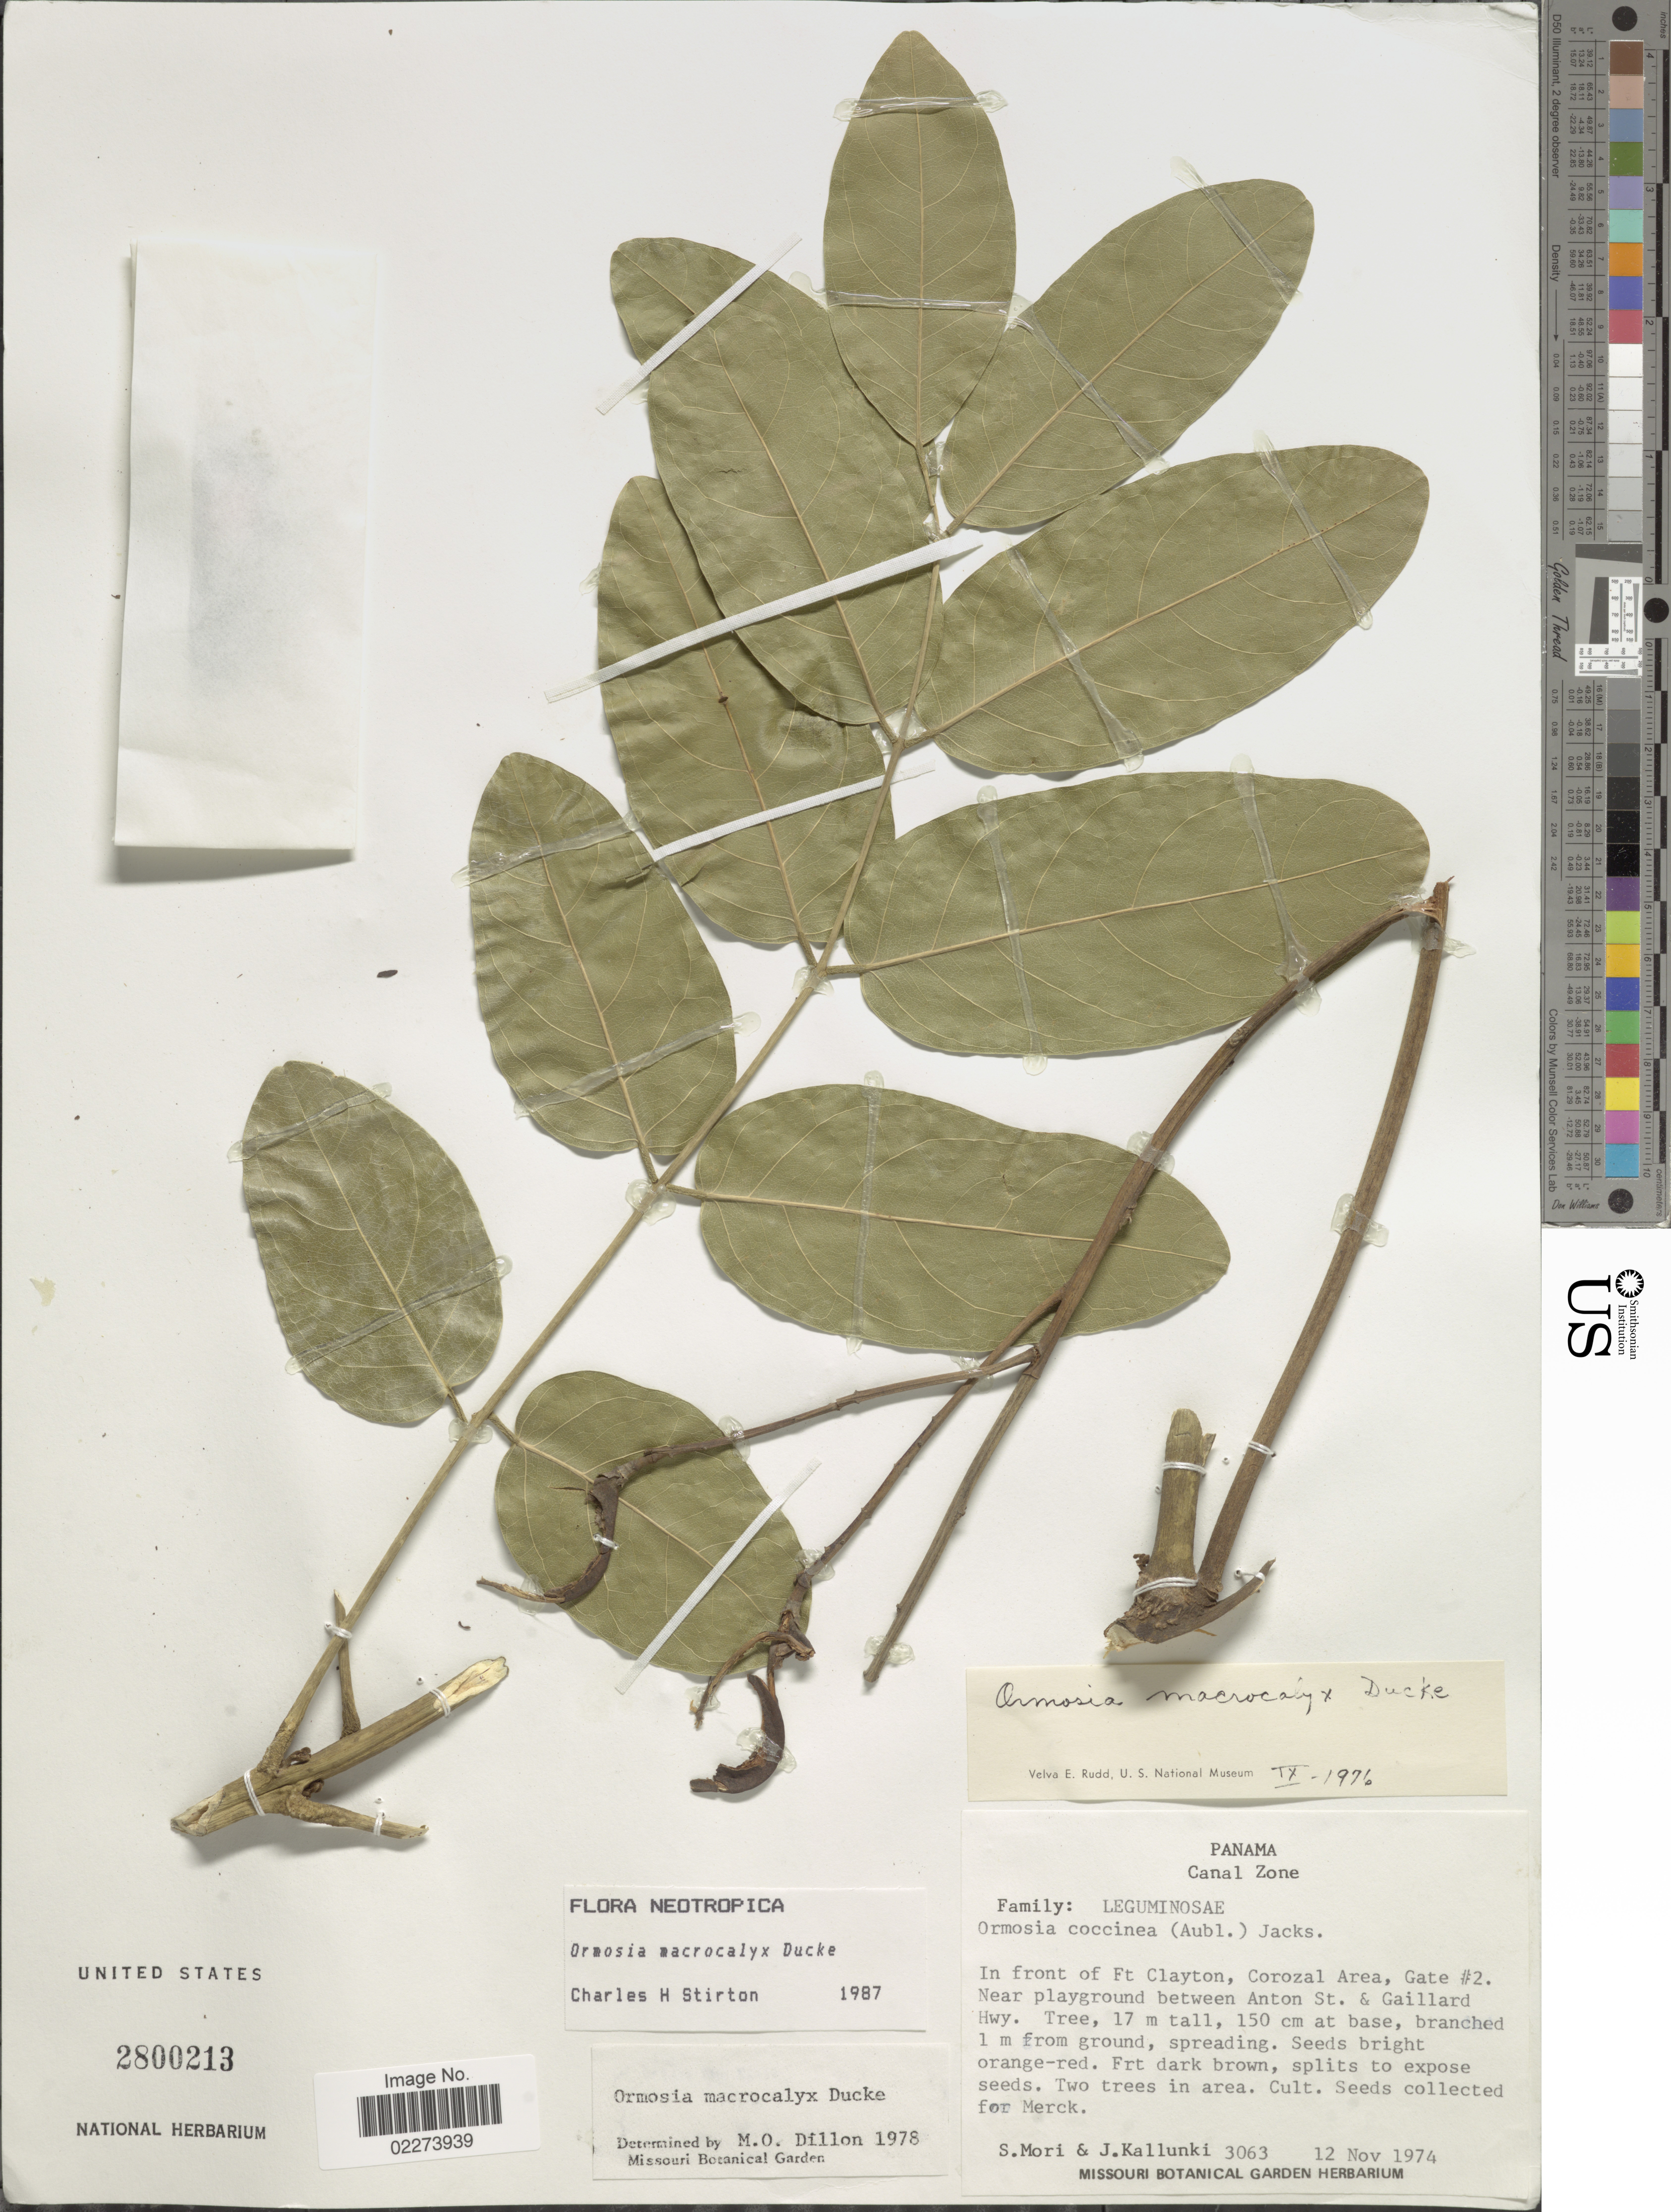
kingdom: Plantae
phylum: Tracheophyta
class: Magnoliopsida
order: Fabales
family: Fabaceae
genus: Ormosia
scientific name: Ormosia macrocalyx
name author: Ducke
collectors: S. Mori & J. Kallunki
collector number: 3063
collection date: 1974-11-12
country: Panama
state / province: Colón / Panamá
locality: Canal Zone, In front of Ft Clayton, Corozal Area, Gate #2, Near Playground between Anton St. & Gaillard Hwy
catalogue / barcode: US 2800213